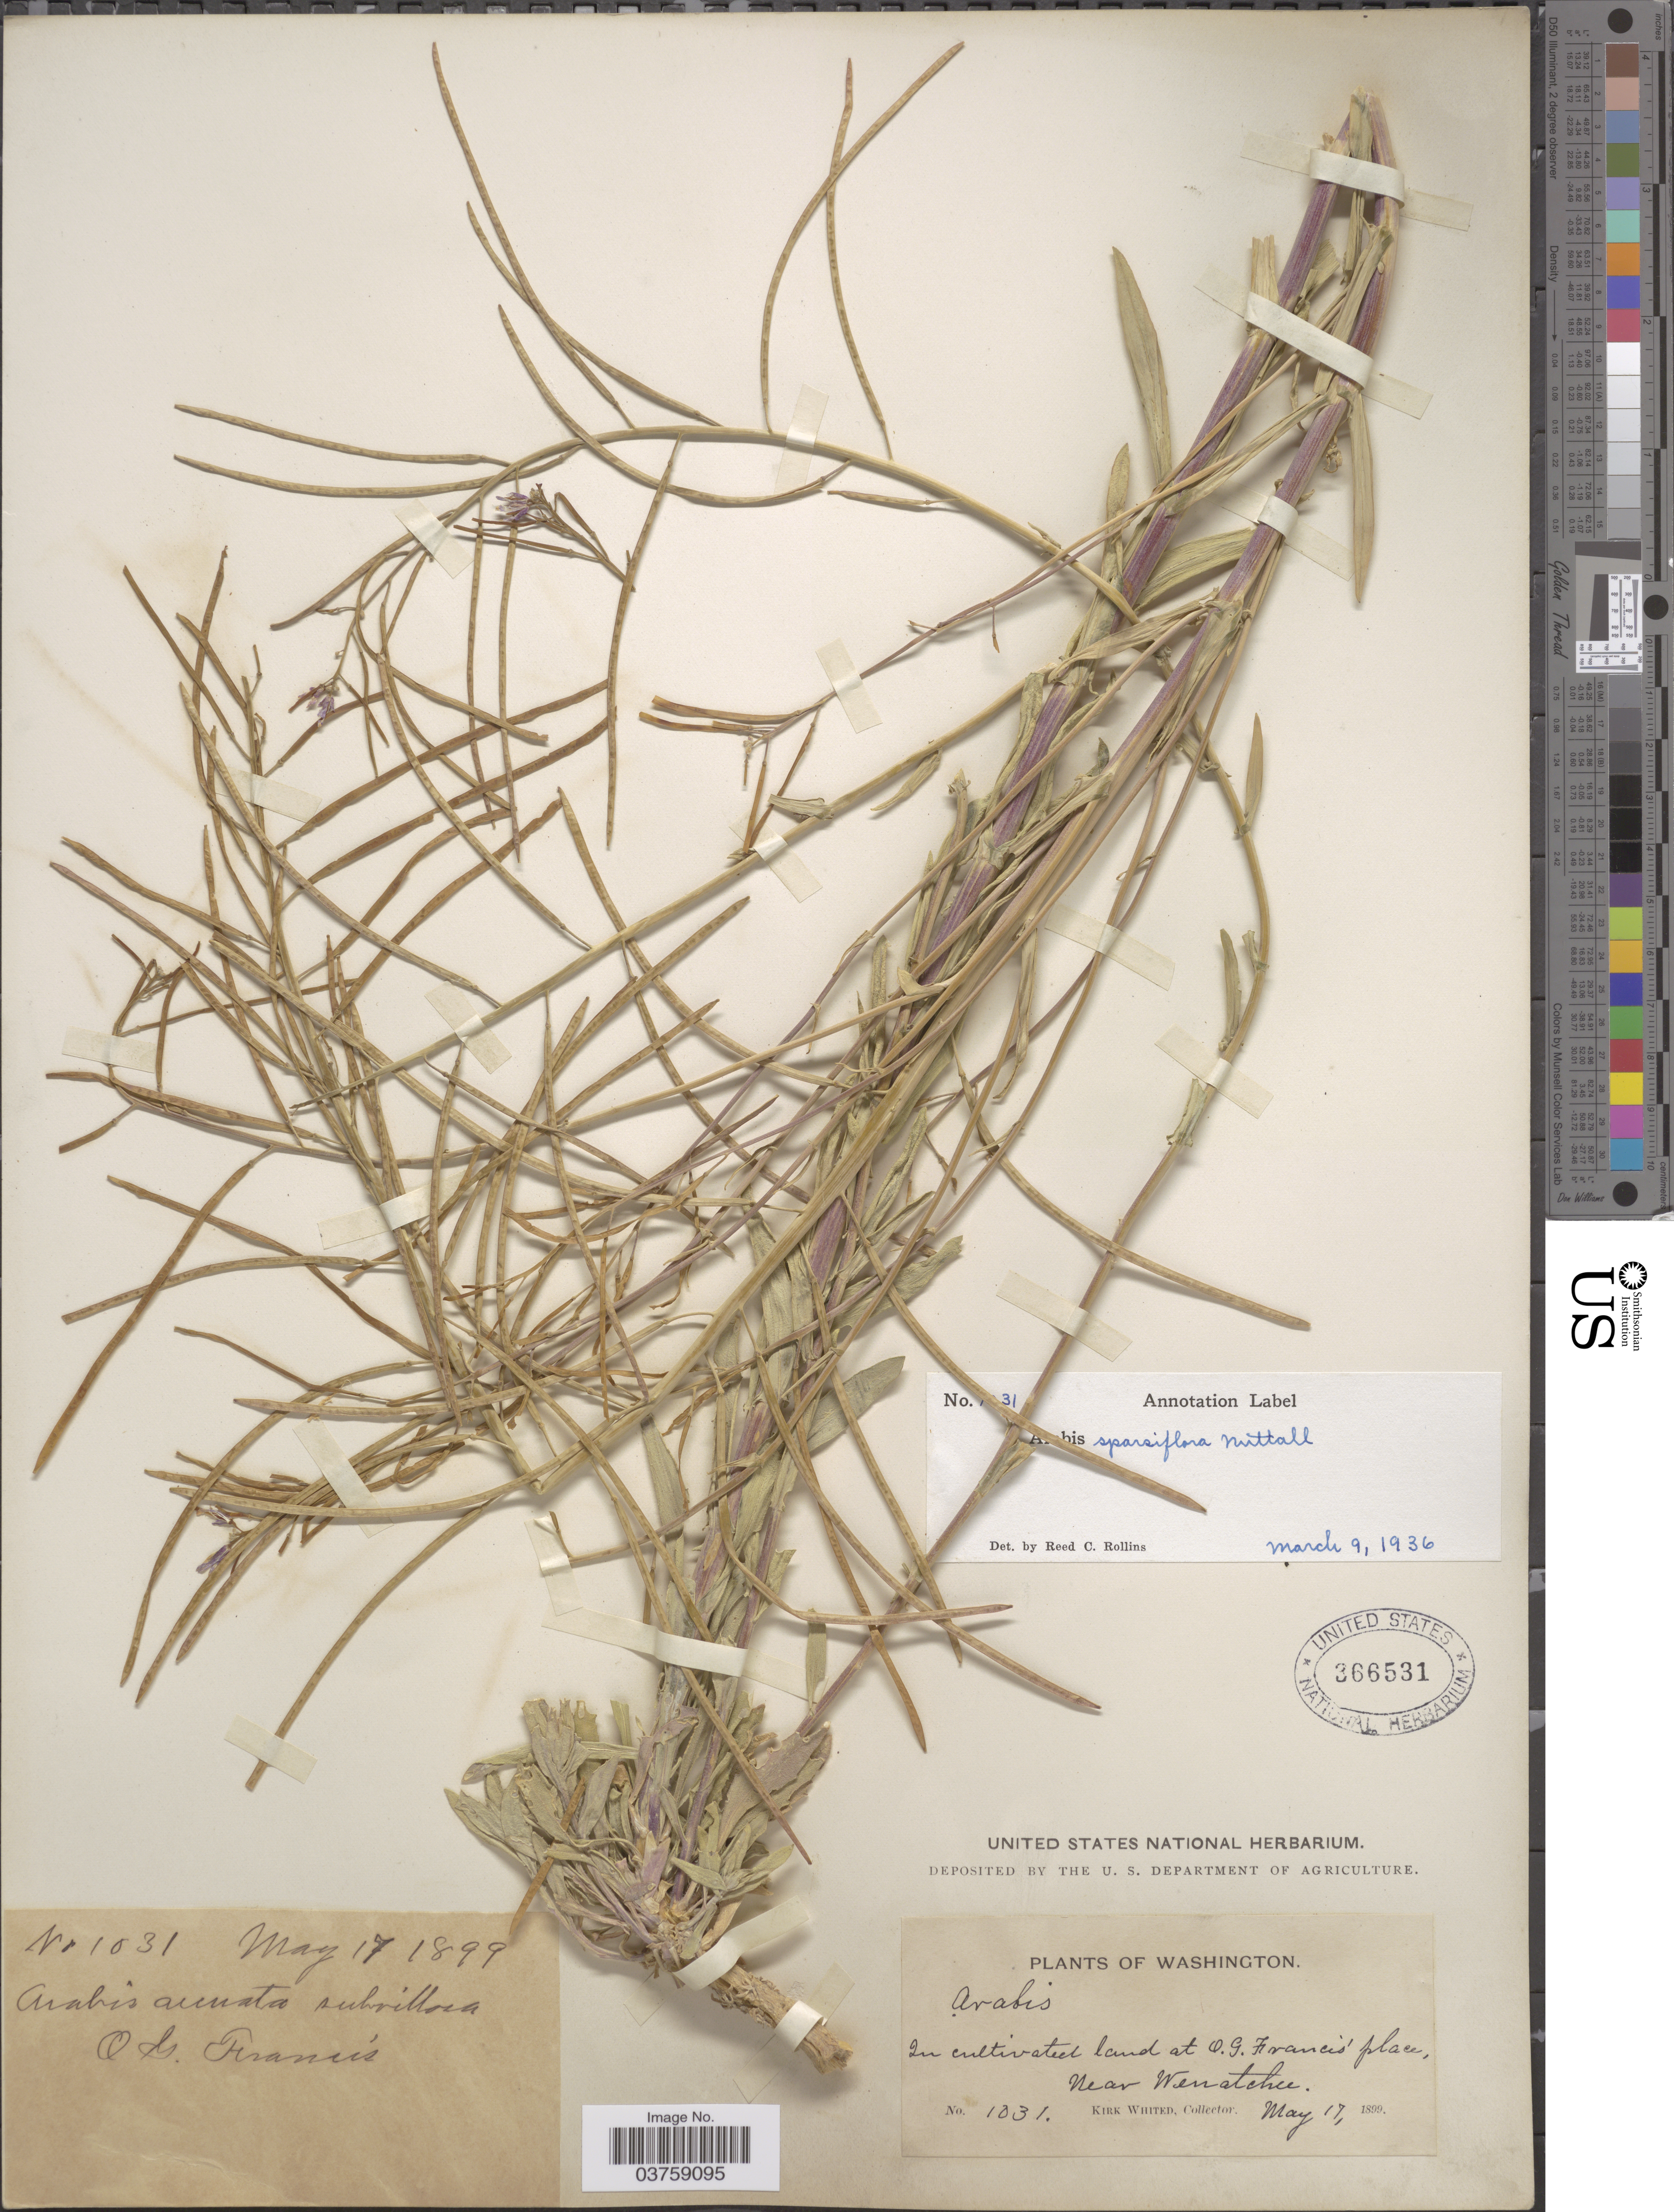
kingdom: Plantae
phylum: Tracheophyta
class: Magnoliopsida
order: Brassicales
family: Brassicaceae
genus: Arabis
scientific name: Arabis sparsiflora var. subvillosa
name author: (S. Watson) Rollins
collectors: K. Whited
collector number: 1031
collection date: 1899-05-17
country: United States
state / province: Washington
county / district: Chelan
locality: In cultivated land at O.G. Francis place. Near Wenatchee.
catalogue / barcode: US 366531